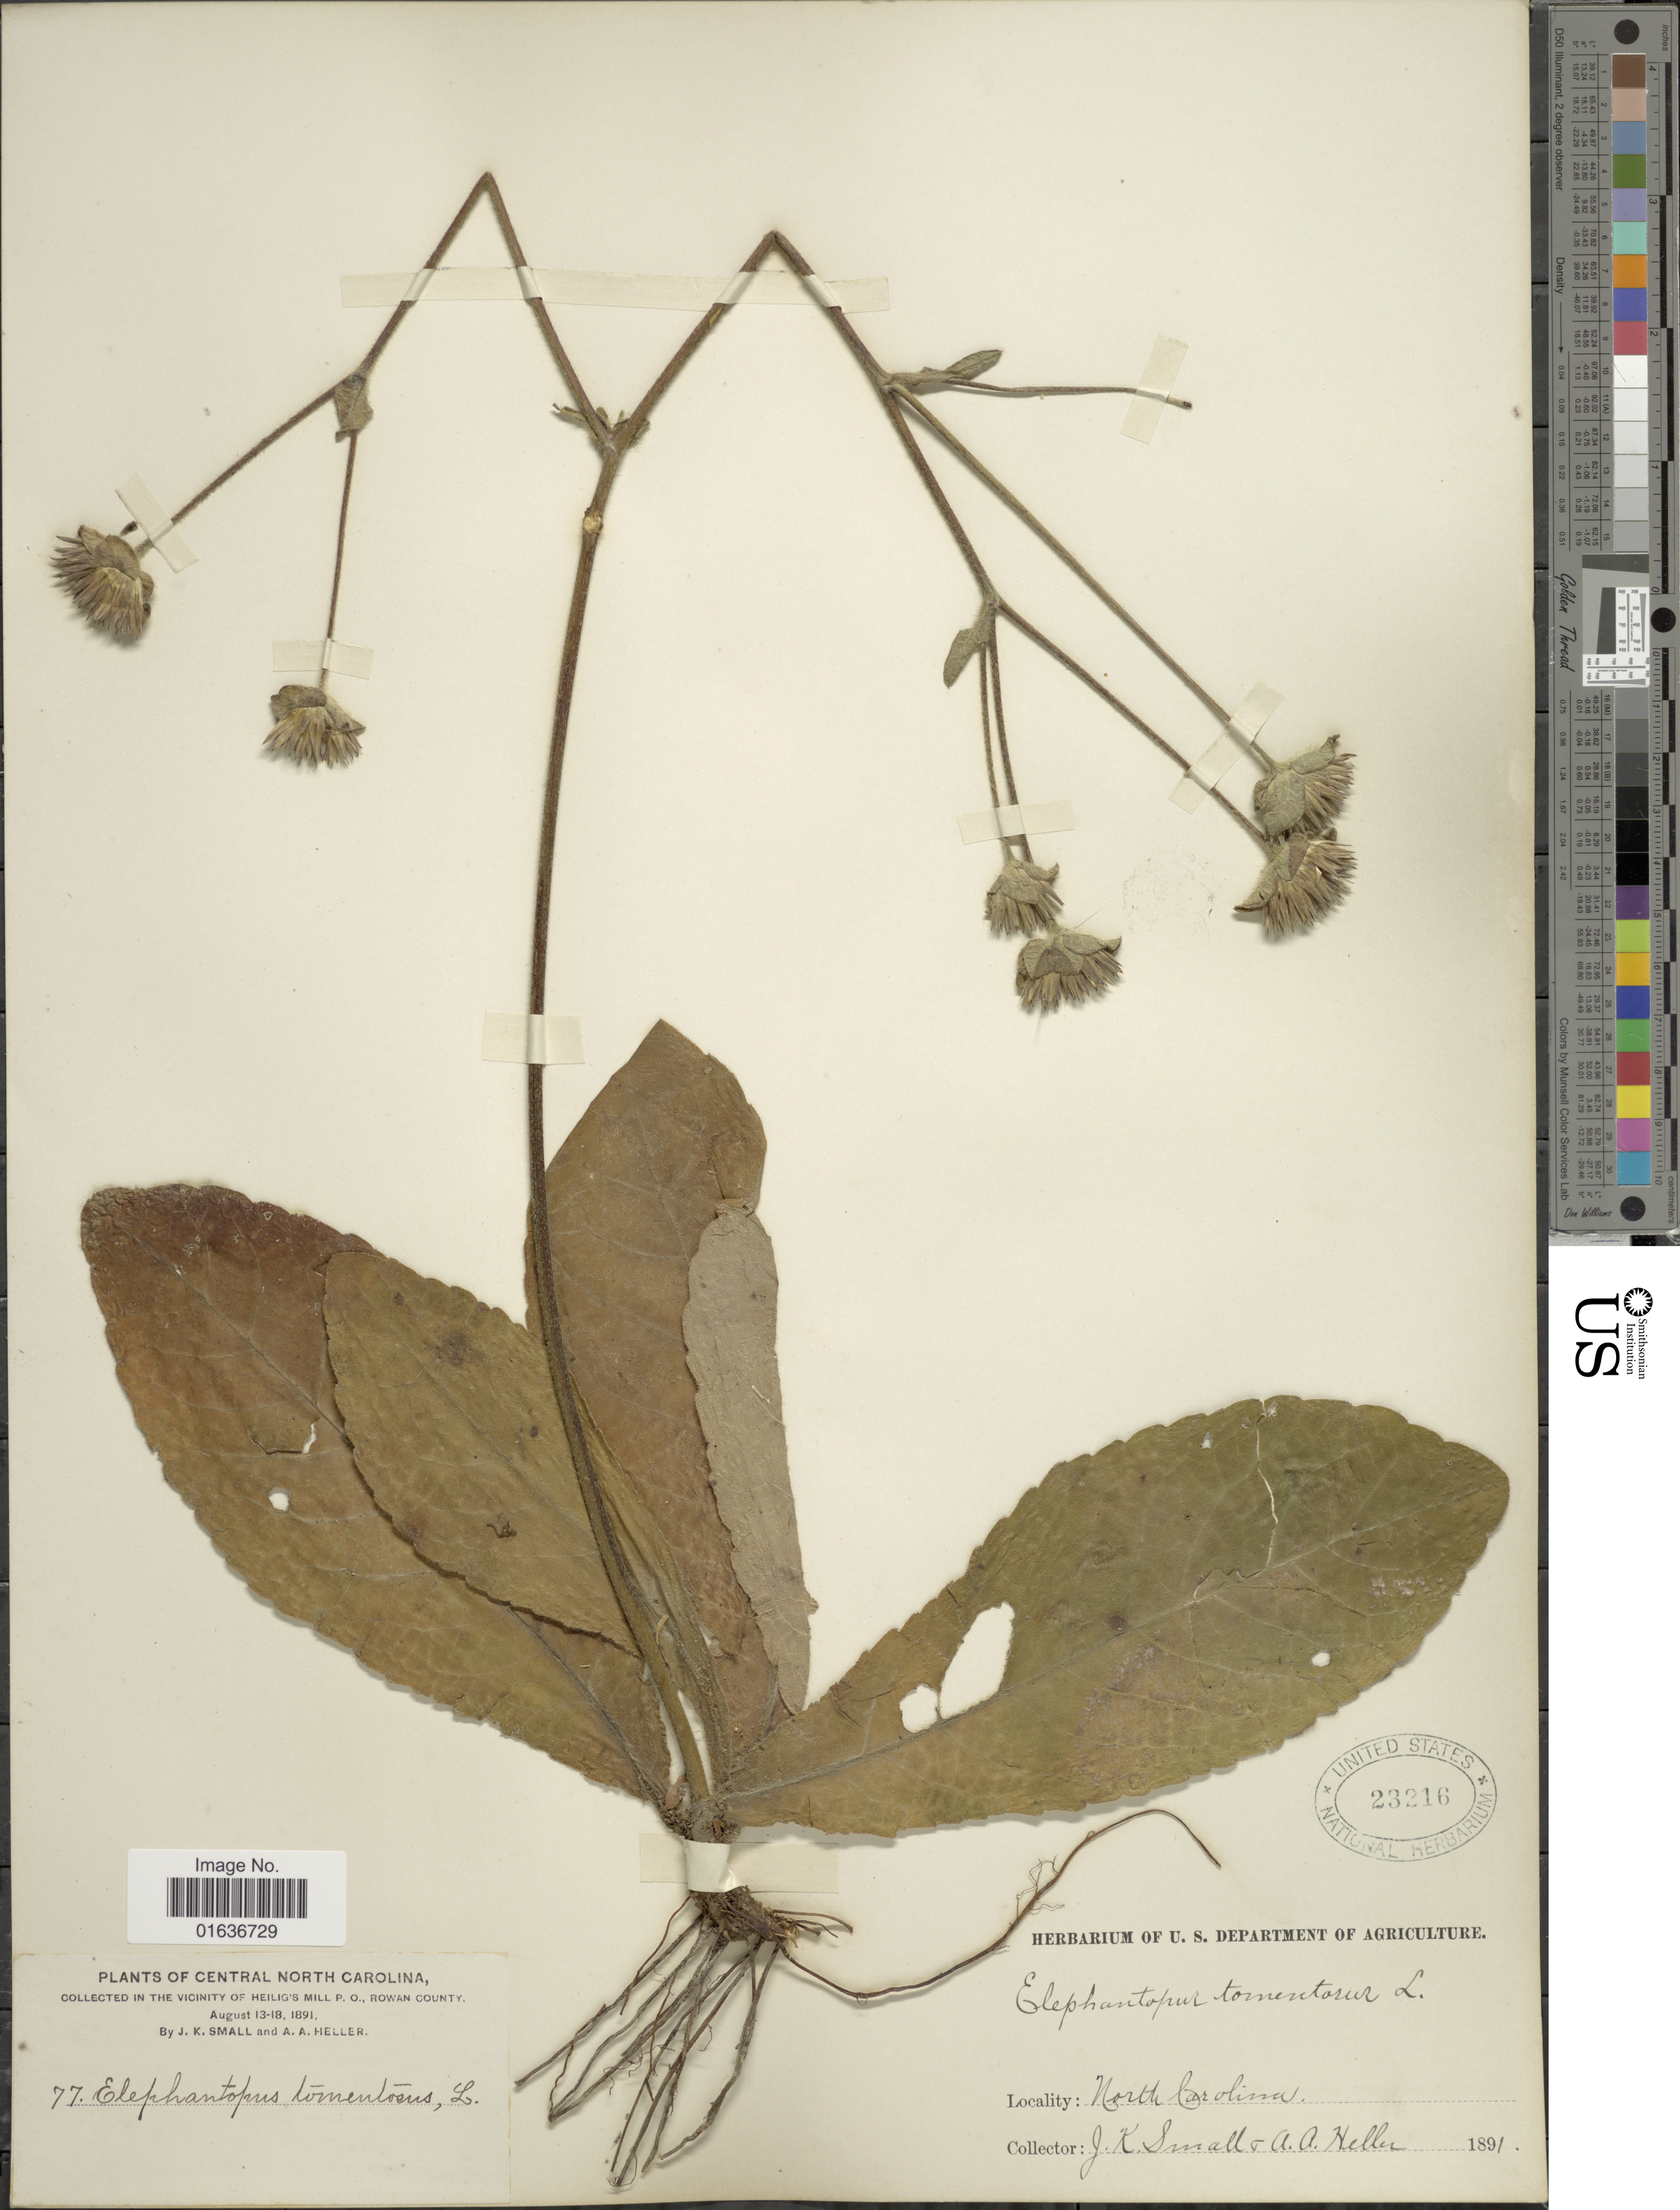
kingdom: Plantae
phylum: Tracheophyta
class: Magnoliopsida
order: Asterales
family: Asteraceae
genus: Elephantopus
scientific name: Elephantopus tomentosus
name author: L.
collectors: J. K. Small & A. A. Heller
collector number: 77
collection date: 1891-08-13/1891-08-18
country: United States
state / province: North Carolina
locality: Central North Carolina, Vicinity of Heilig's Mill P.O., Rowan County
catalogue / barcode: US 23216